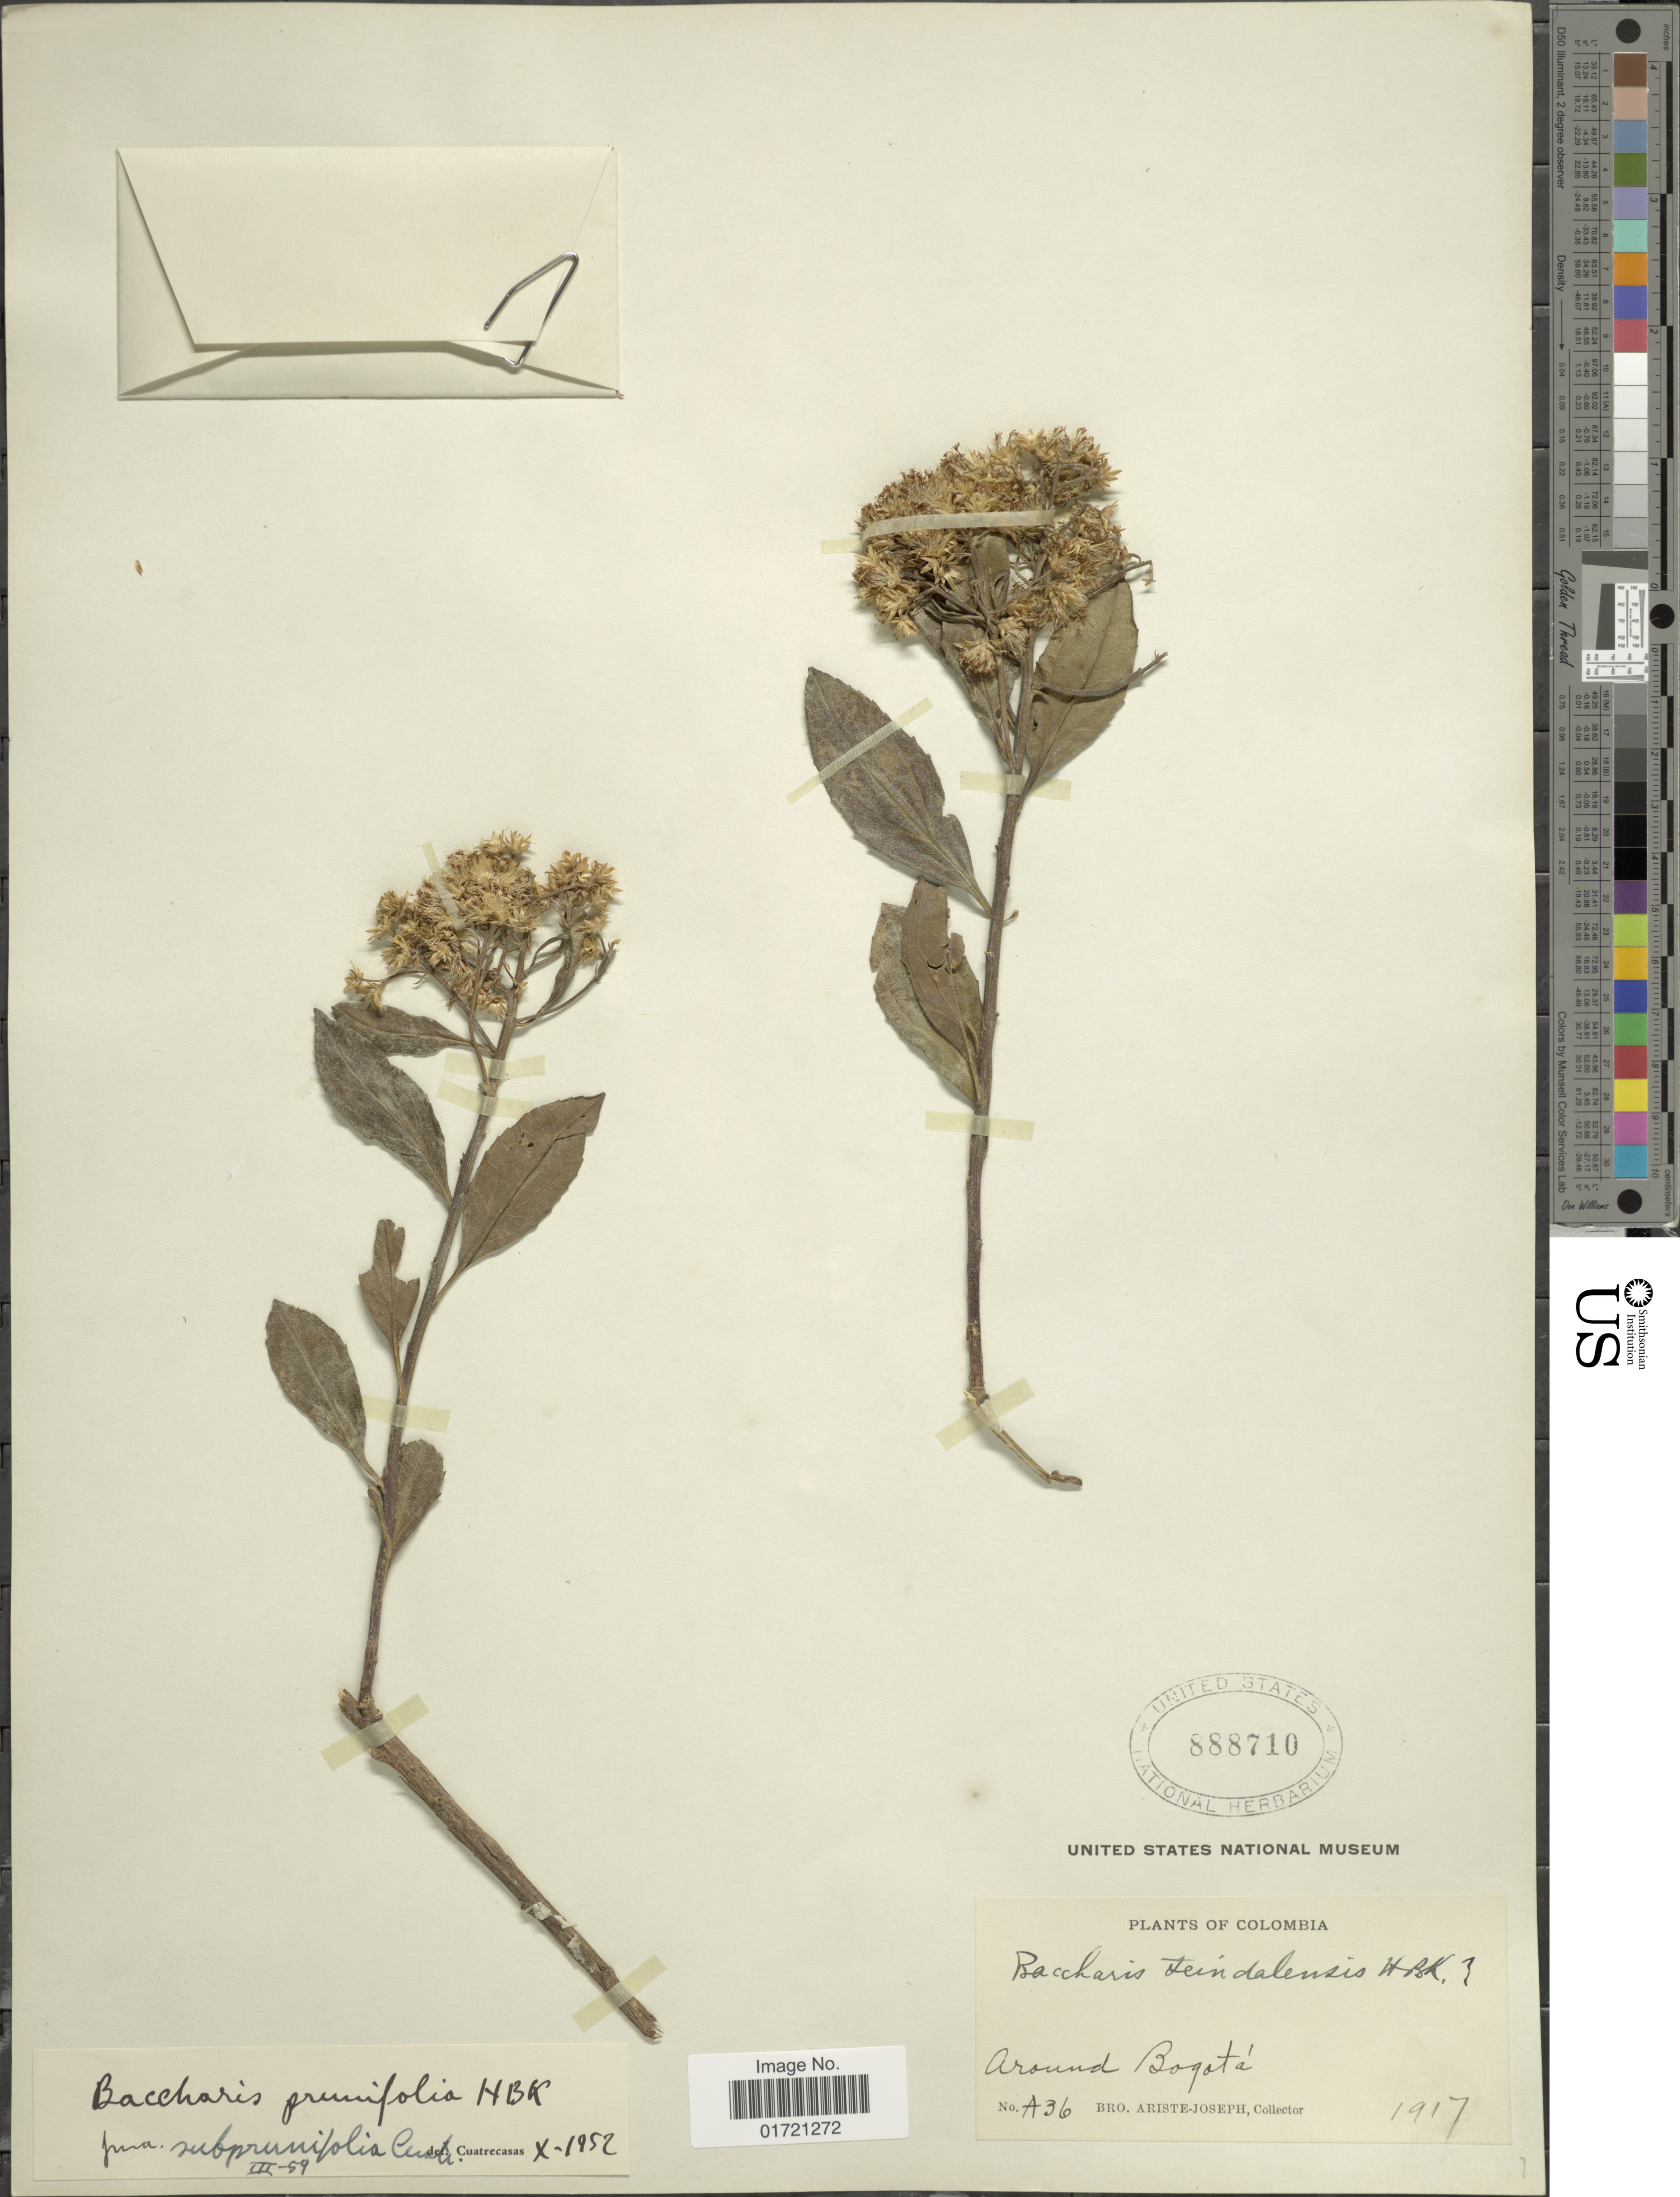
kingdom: Plantae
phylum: Tracheophyta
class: Magnoliopsida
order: Asterales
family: Asteraceae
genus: Baccharis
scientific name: Baccharis prunifolia var. subprunifolia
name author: Cuatrec.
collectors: Bro. Ariste-Joseph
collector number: A36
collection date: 1917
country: Colombia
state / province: Bogota D.C.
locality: Around Bogotá.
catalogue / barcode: US 888710